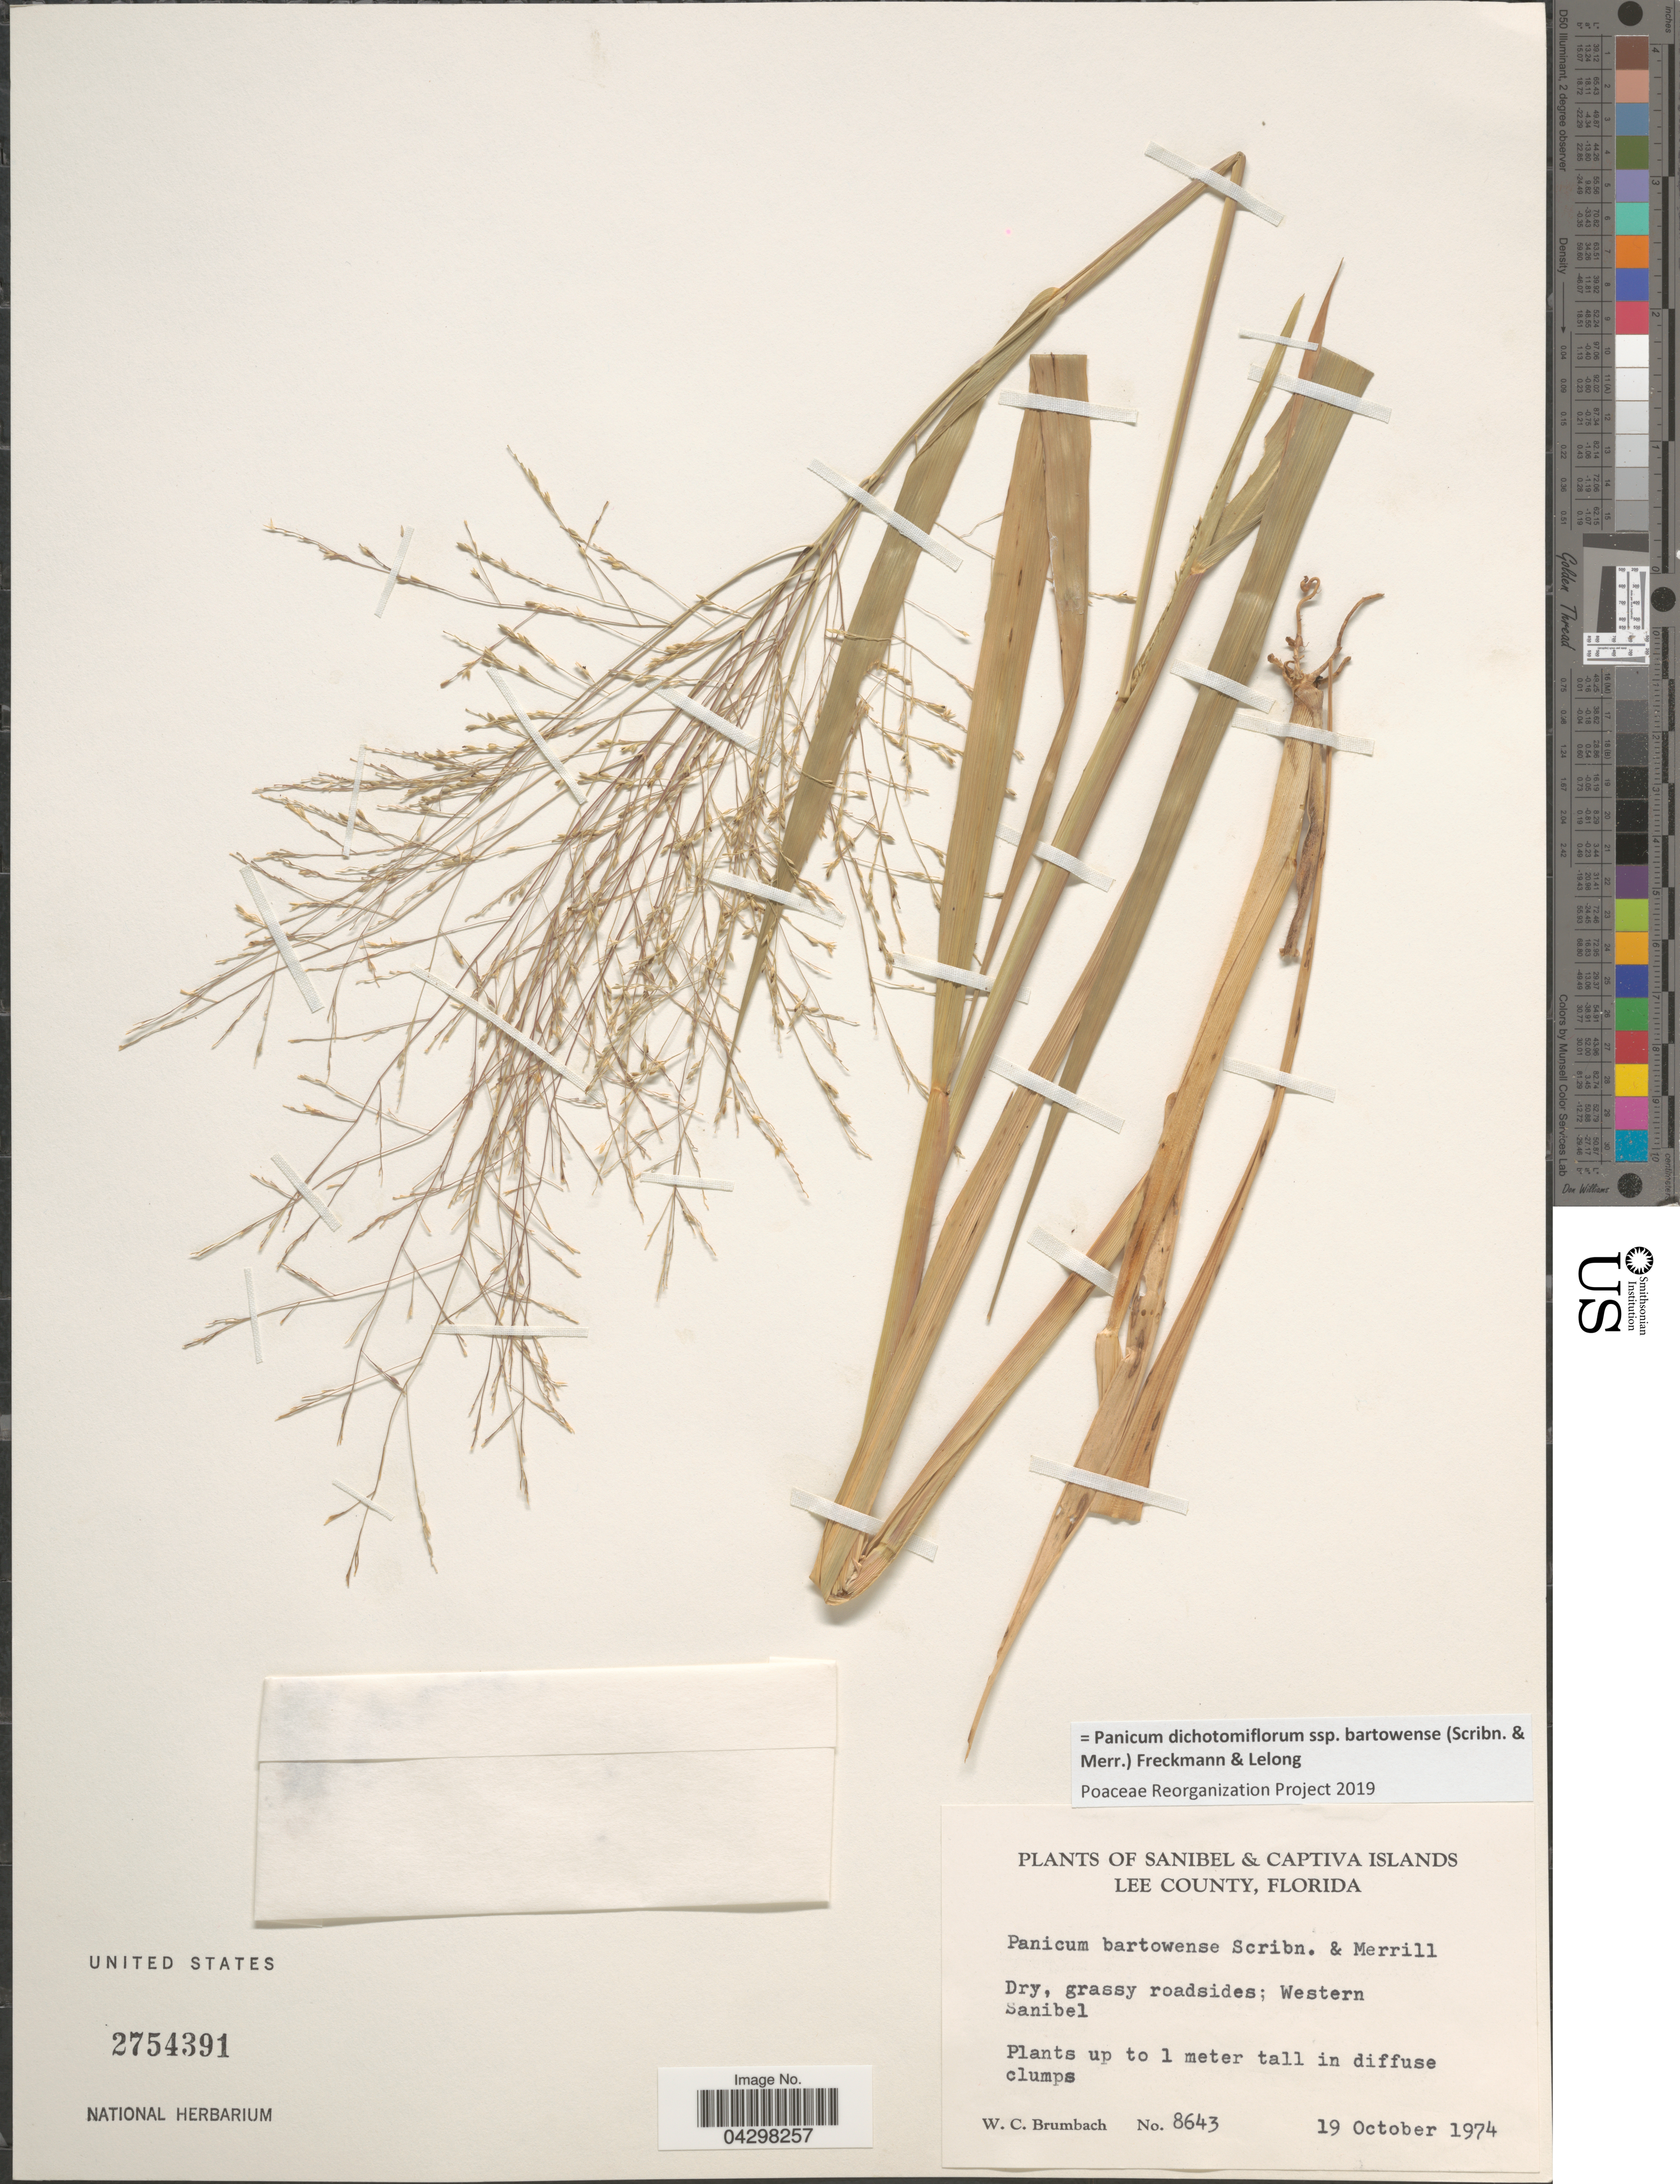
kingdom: Plantae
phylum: Tracheophyta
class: Liliopsida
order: Poales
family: Poaceae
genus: Panicum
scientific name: Panicum dichotomiflorum subsp. bartowense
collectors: W. C. Brumbach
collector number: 8643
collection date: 1974-10-19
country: United States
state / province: Florida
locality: Sanibel & Captiva Islands. Lee County. Dry, grassy roadsides; Western Sanibel.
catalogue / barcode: US 2754391